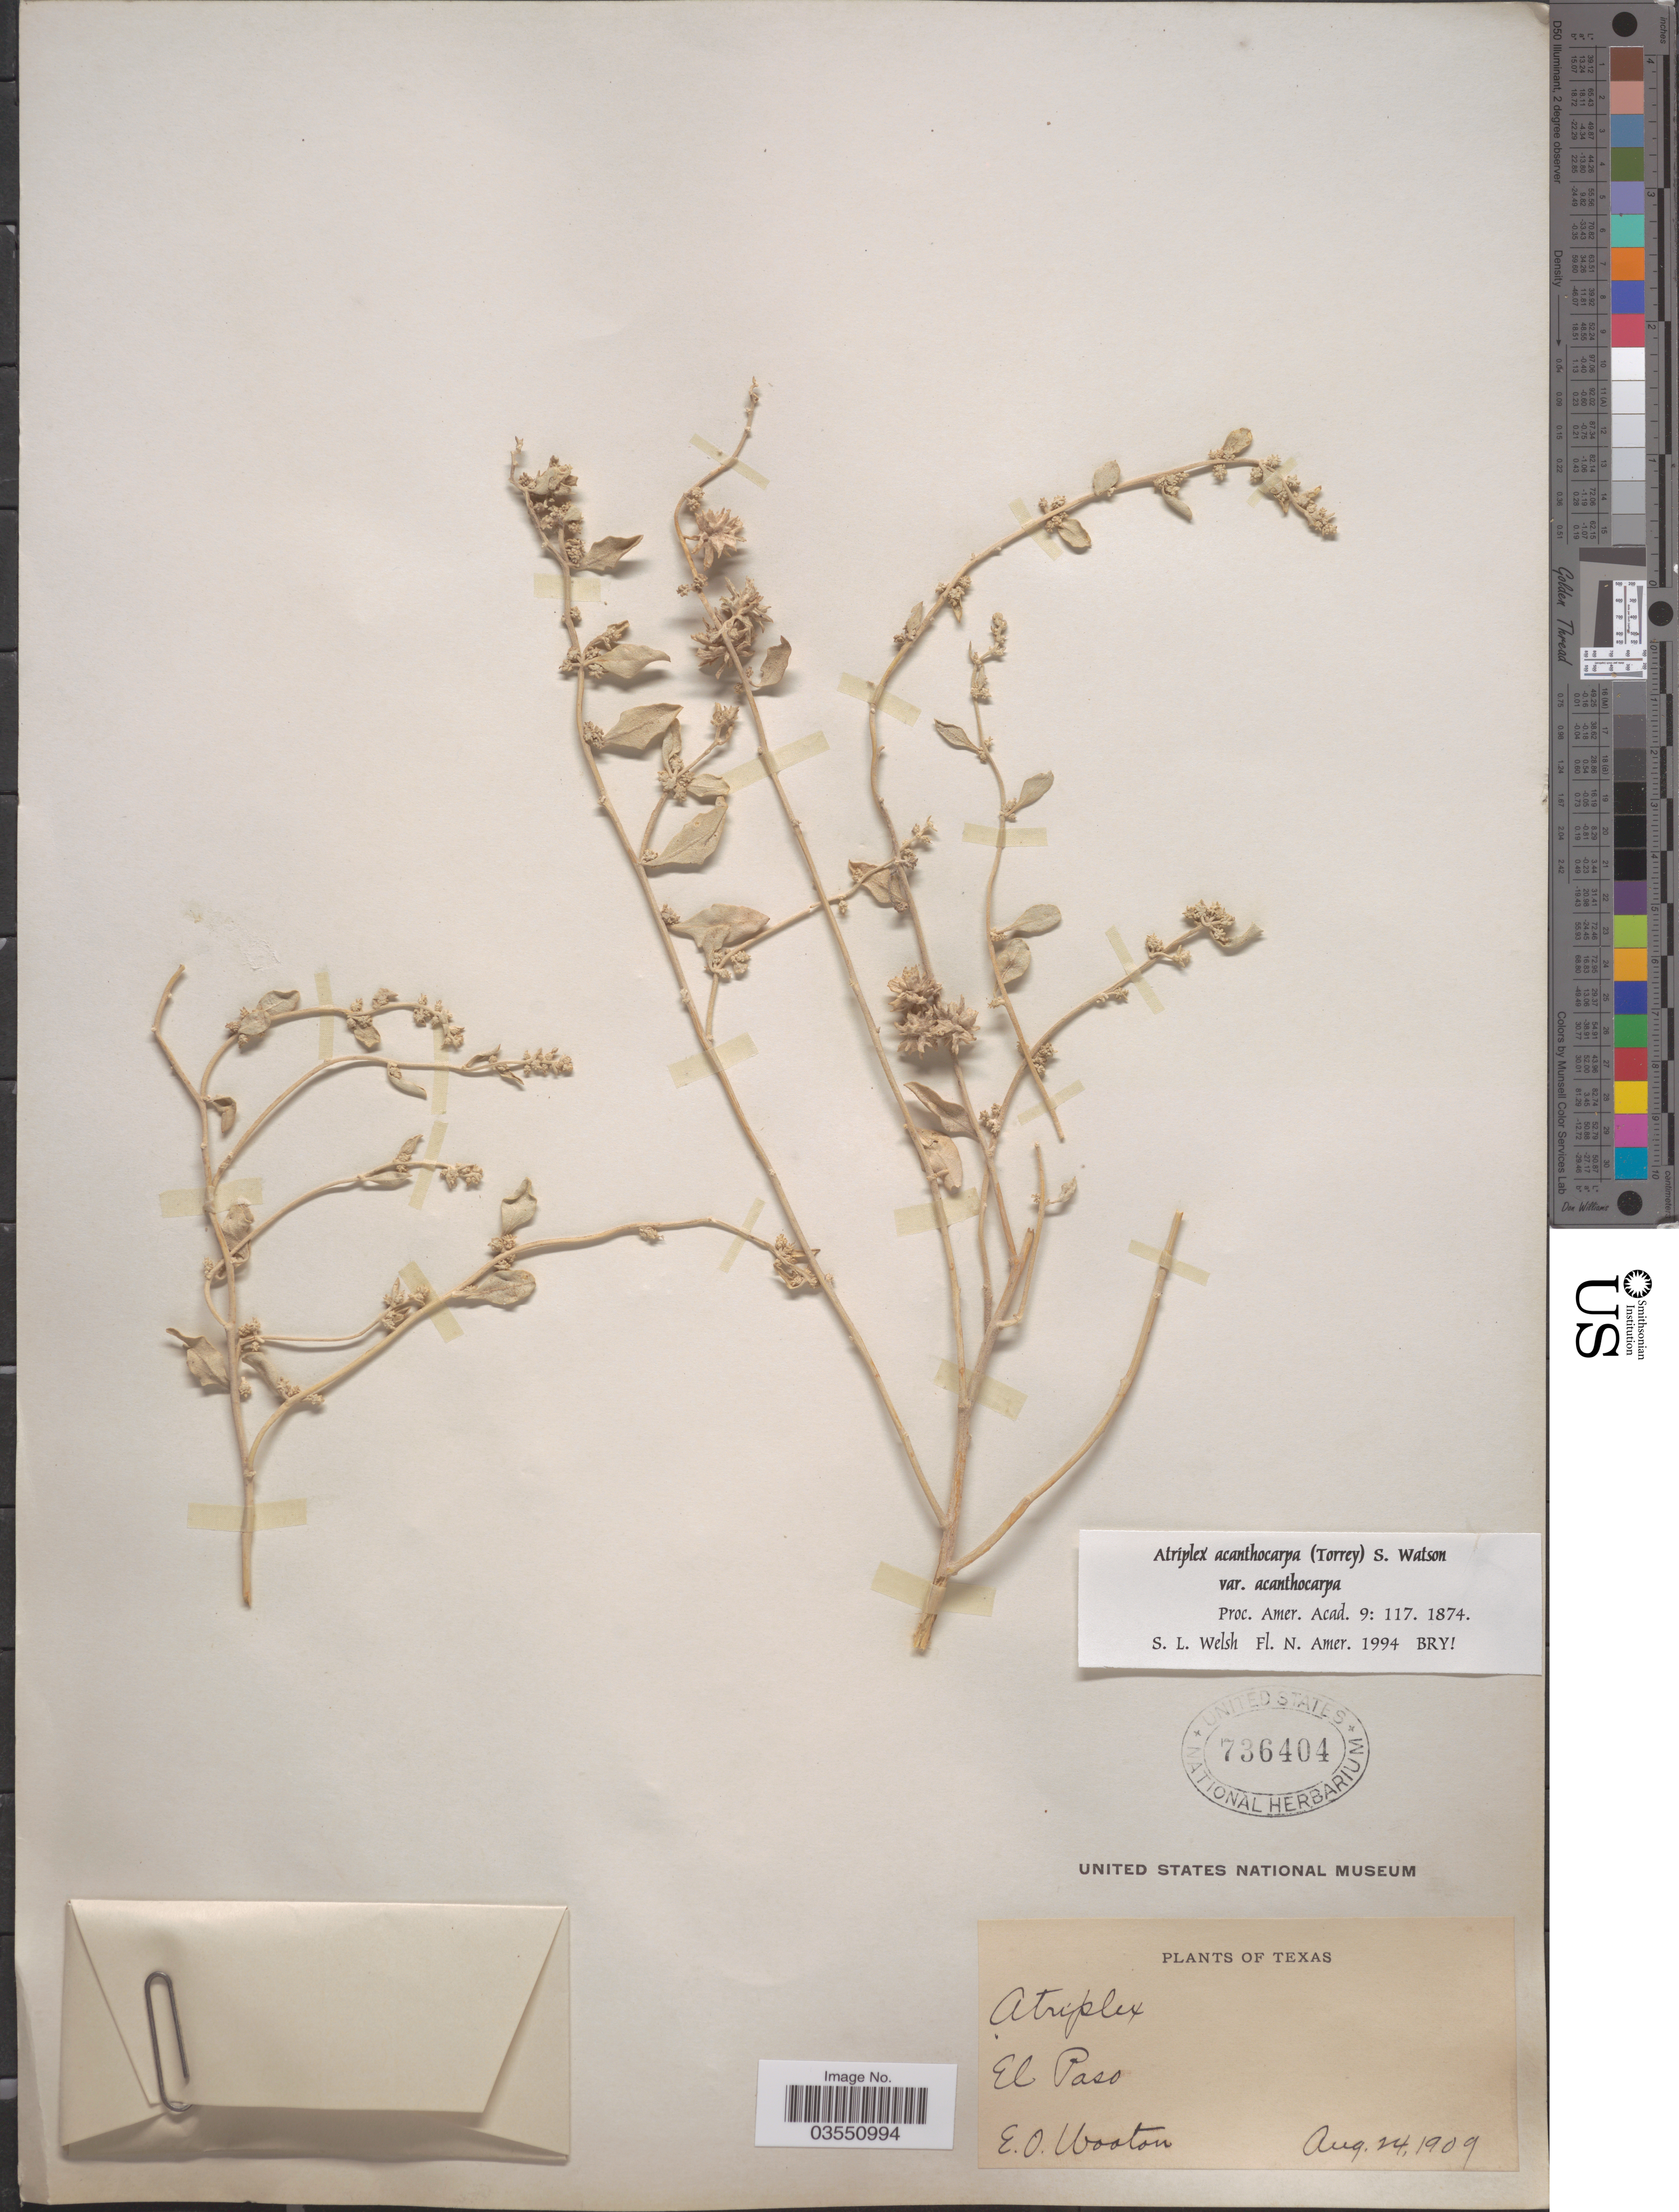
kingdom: Plantae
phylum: Tracheophyta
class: Magnoliopsida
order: Caryophyllales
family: Amaranthaceae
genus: Atriplex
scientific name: Atriplex acanthocarpa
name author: (Torr.) S. Watson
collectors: E. O. Wooton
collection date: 1909-08-24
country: United States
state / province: Texas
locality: El Paso.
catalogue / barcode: US 736404